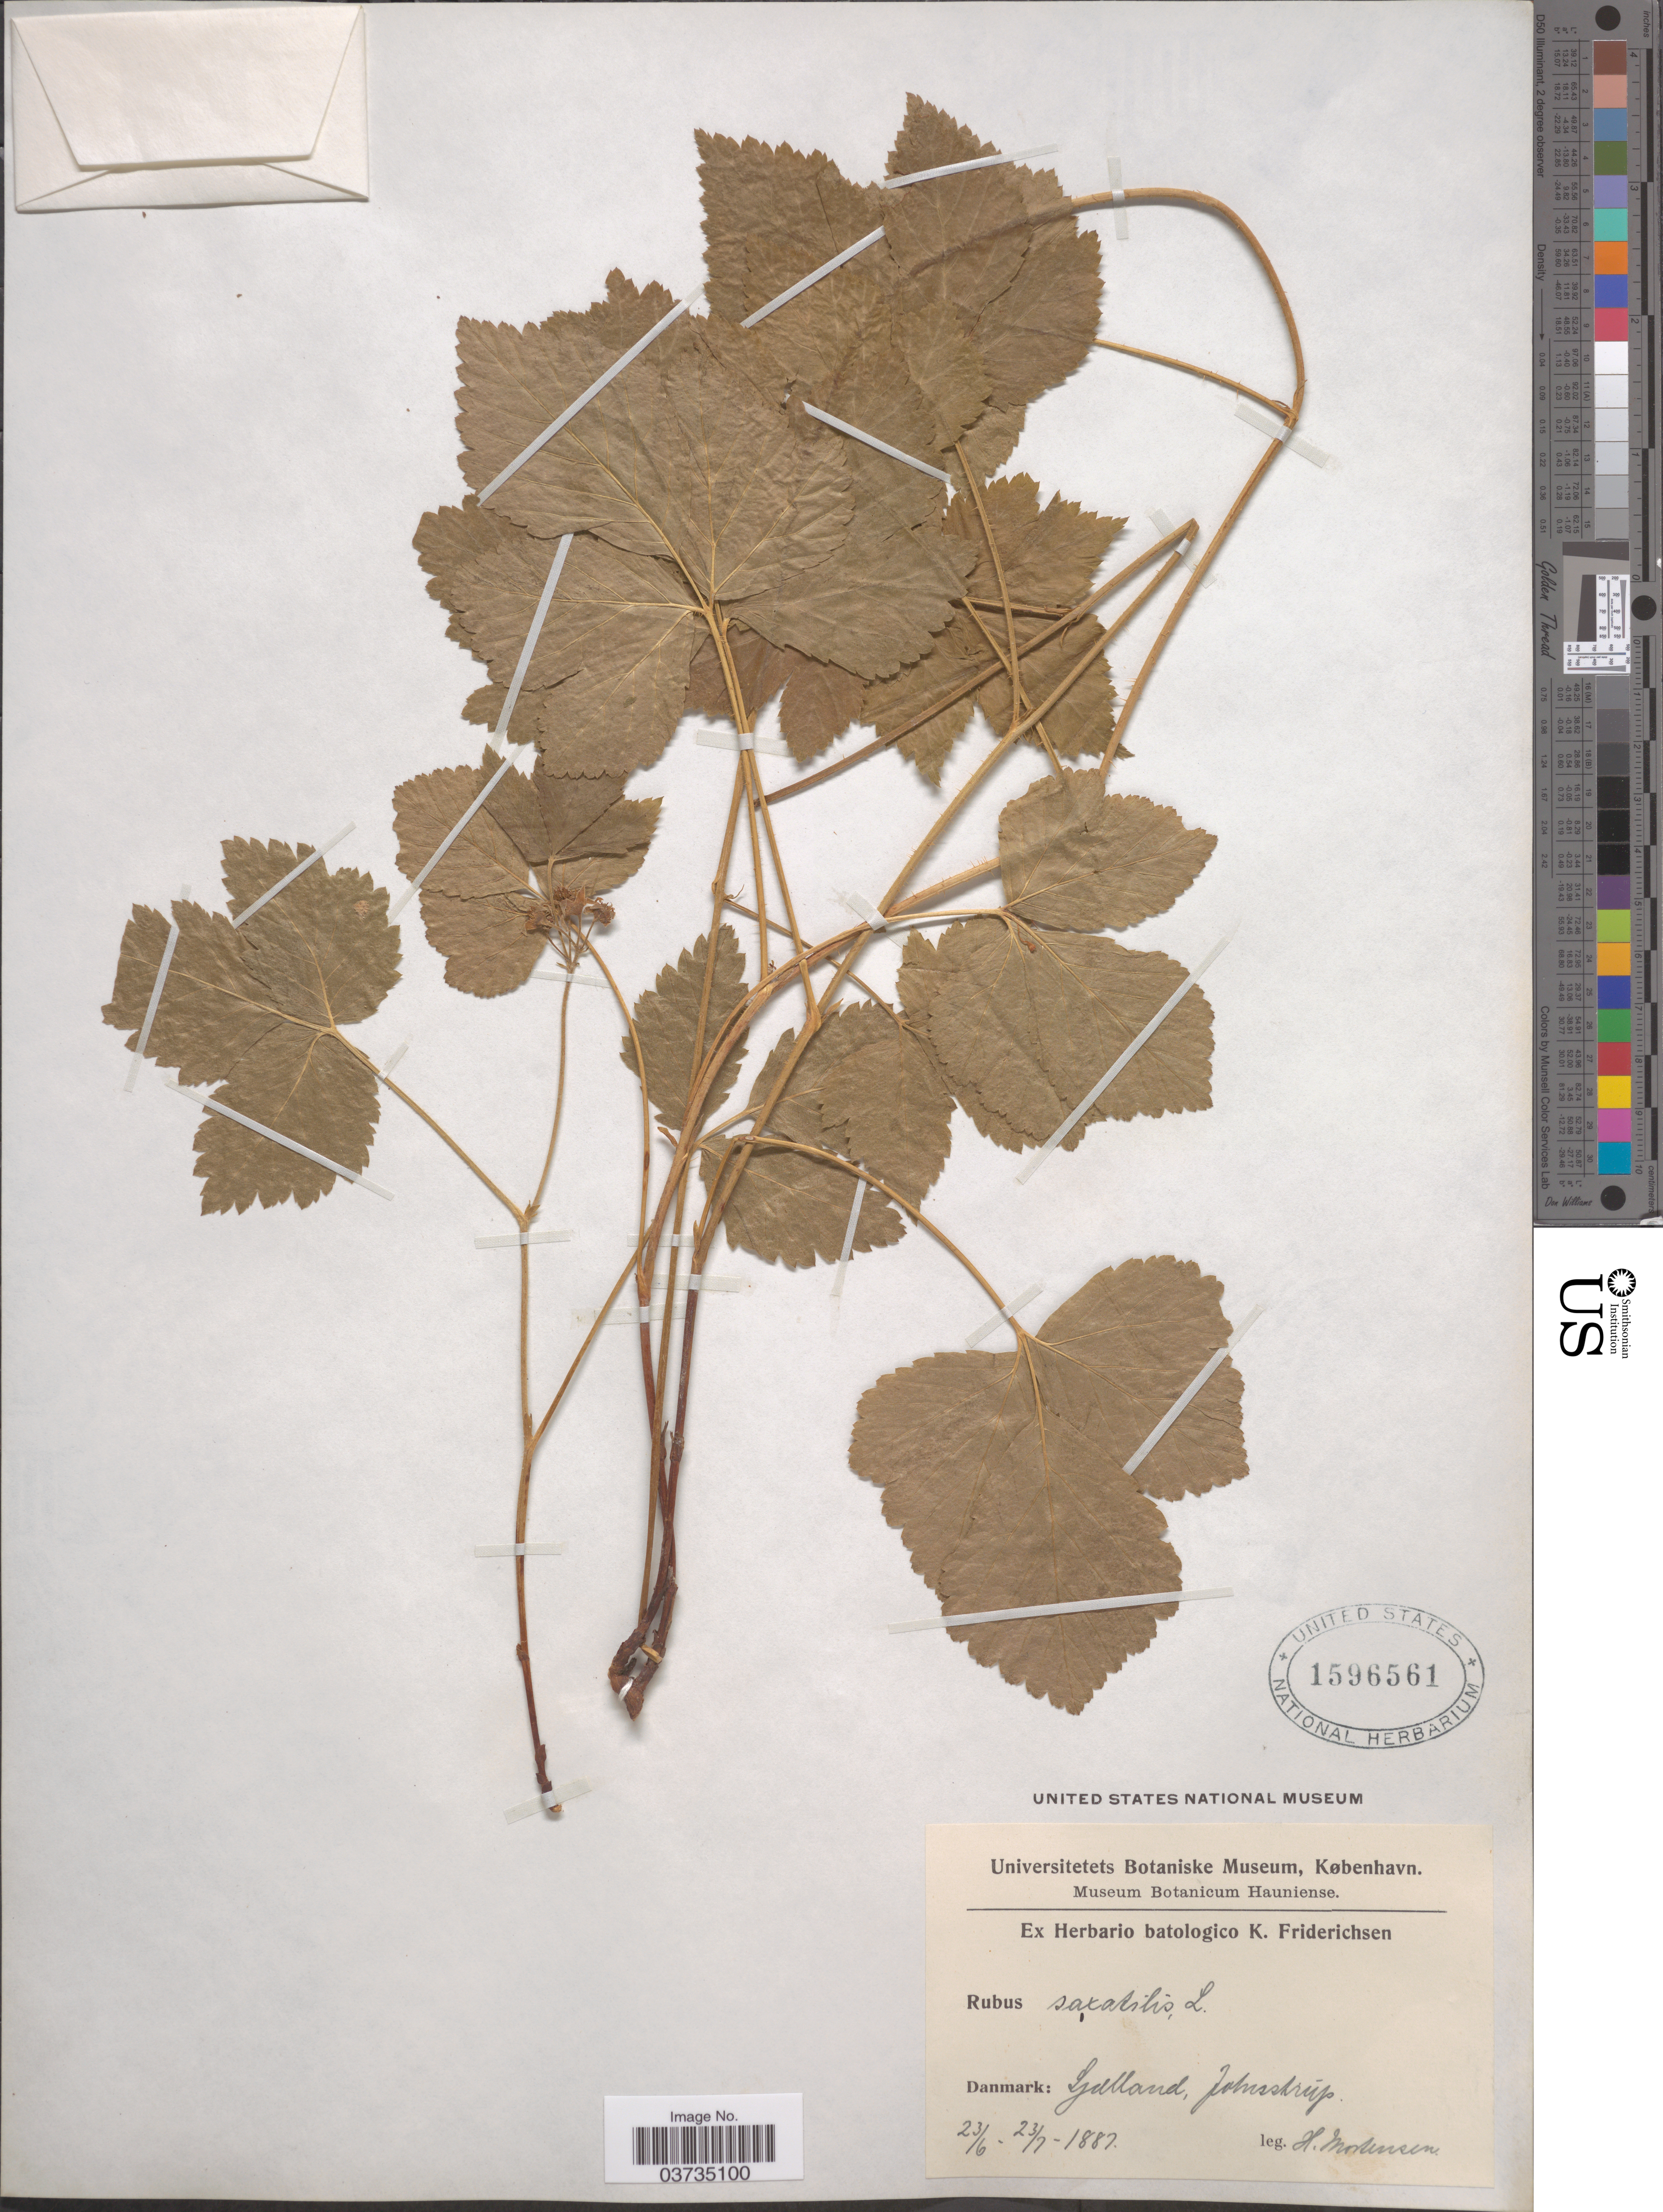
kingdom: Plantae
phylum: Tracheophyta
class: Magnoliopsida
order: Rosales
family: Rosaceae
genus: Rubus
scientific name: Rubus saxatilis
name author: L.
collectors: H. Mortensen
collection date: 1887-06-23/1887-07-23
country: Denmark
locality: Sjælland, Johnstrúp.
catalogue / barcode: US 1596561